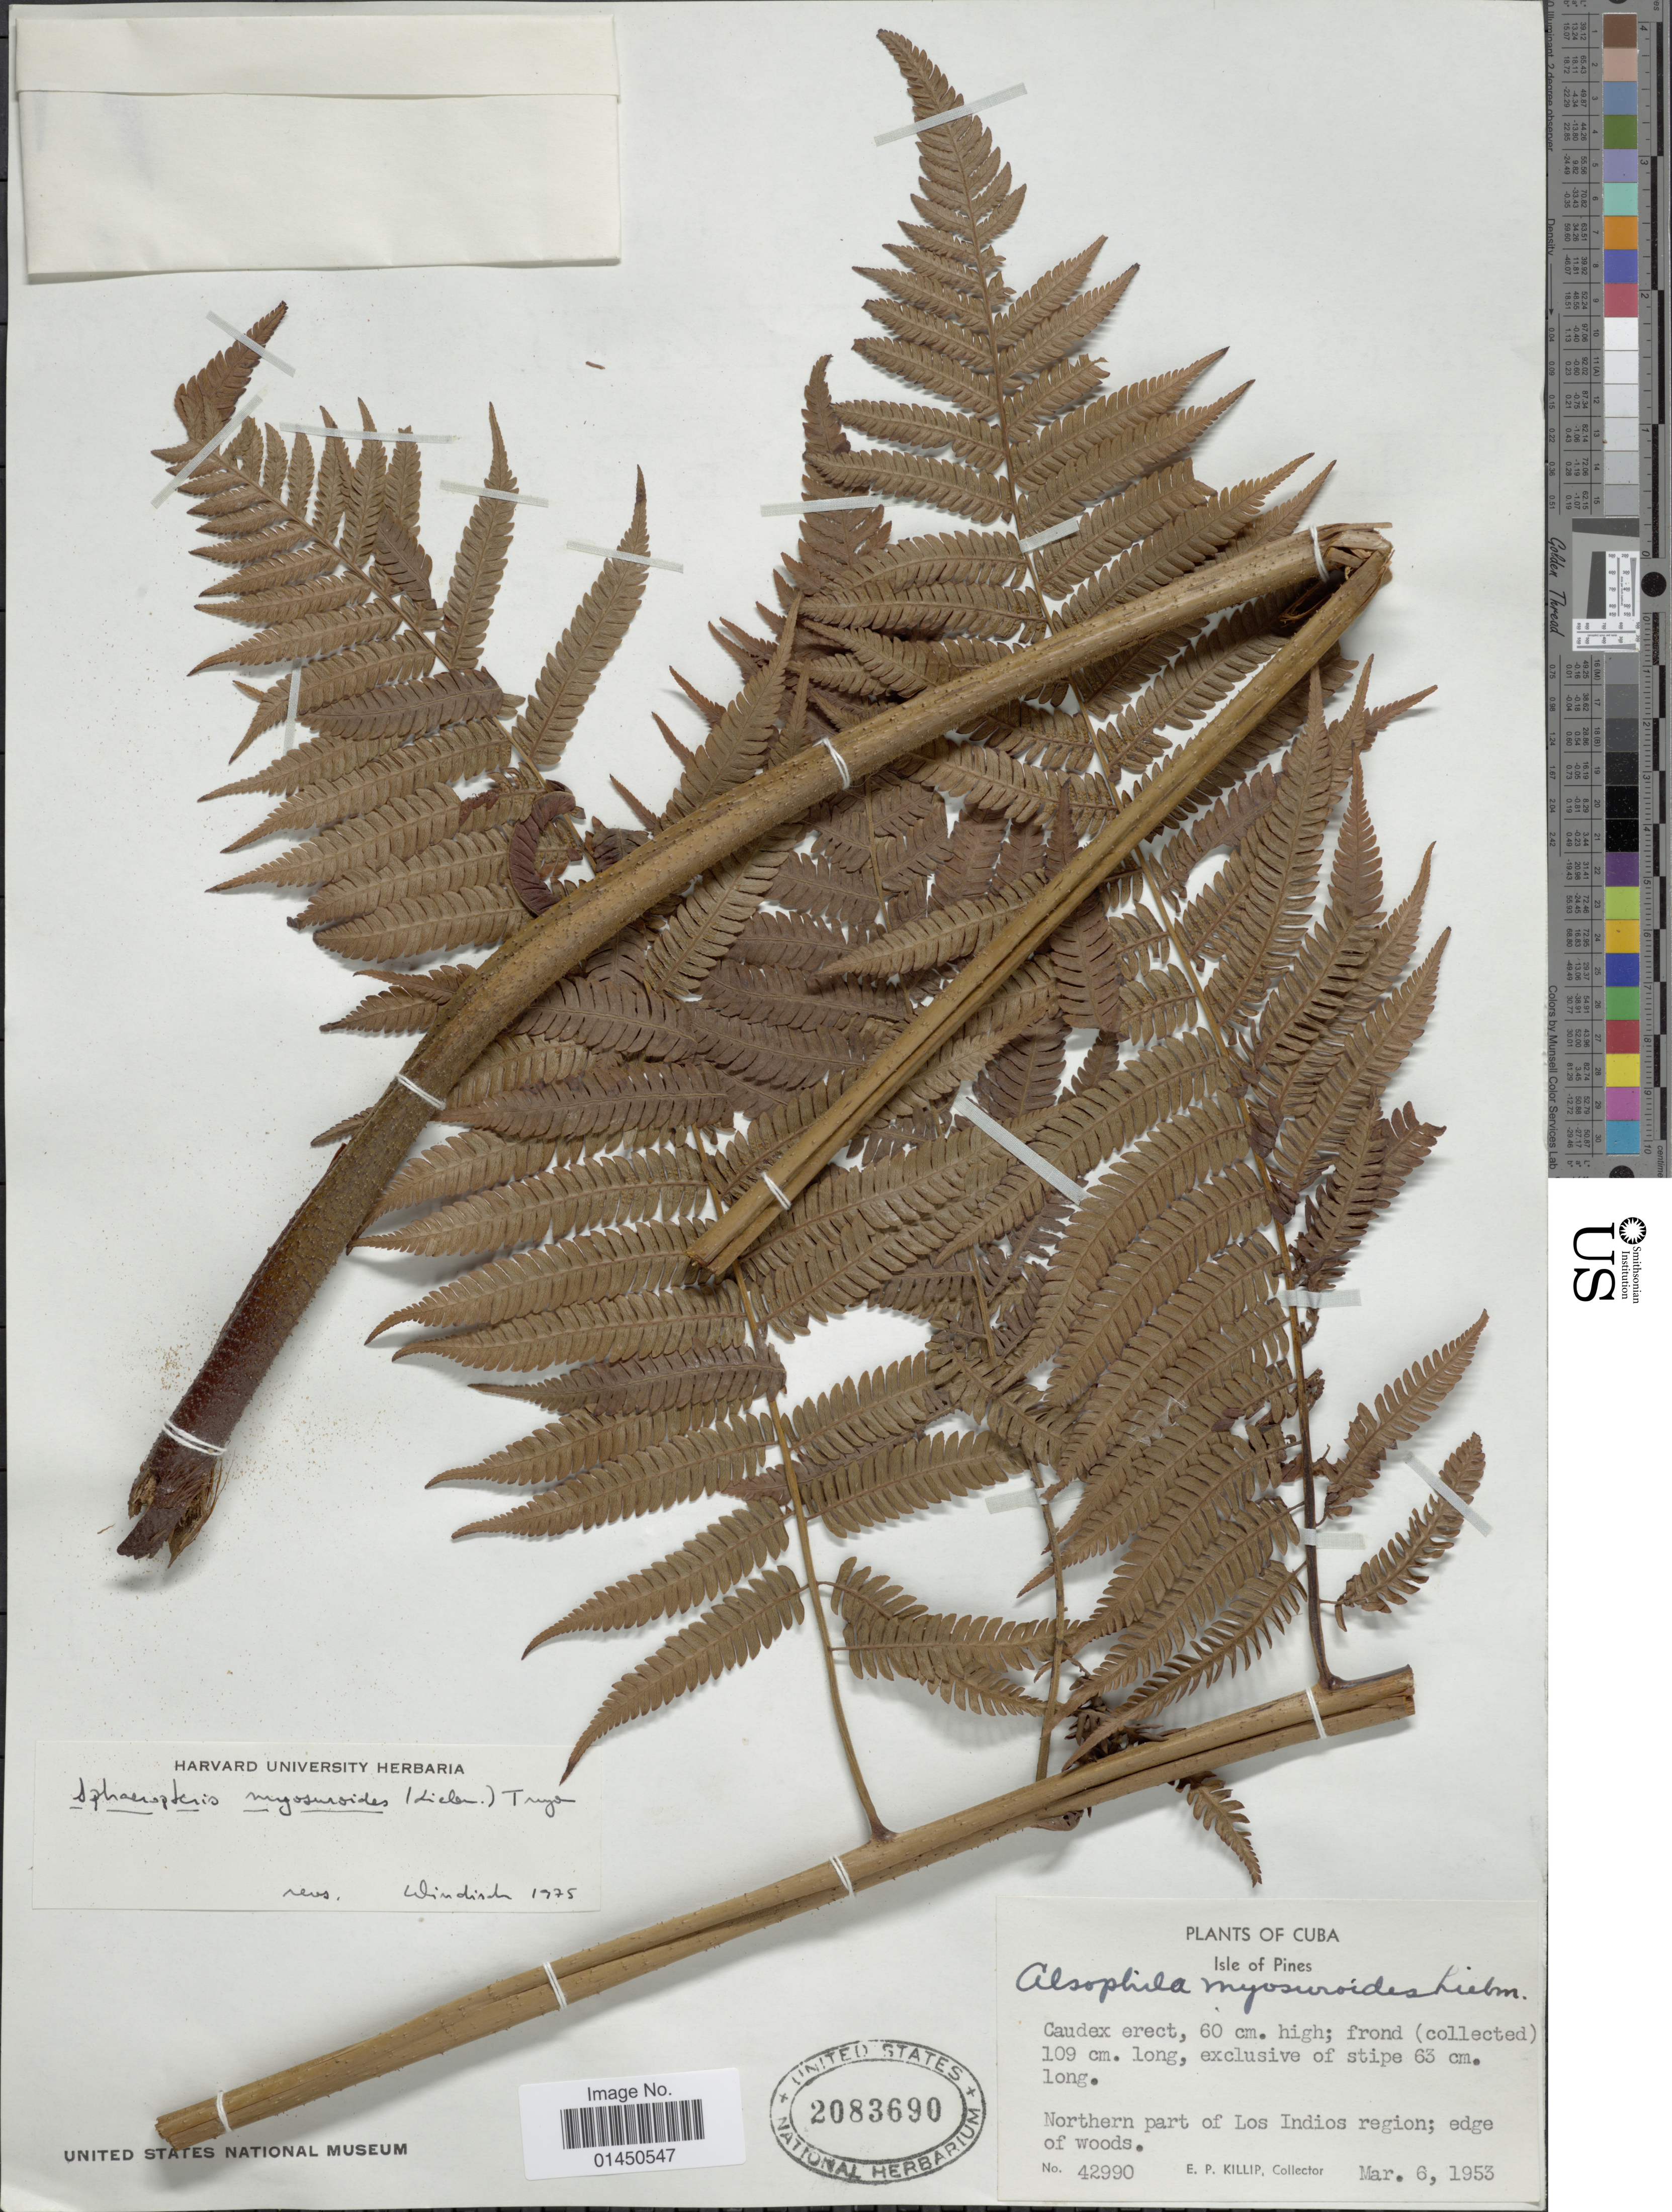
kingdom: Plantae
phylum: Tracheophyta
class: Polypodiopsida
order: Cyatheales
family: Cyatheaceae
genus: Cyathea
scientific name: Cyathea myosuriodes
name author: (Liebm.) Domin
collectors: E. P. Killip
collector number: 42990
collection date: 1953-03-06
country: Cuba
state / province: Isla de la Juventud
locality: Isle of Pines, northern part of Los Indios Region, edge of woods.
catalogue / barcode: US 2083690